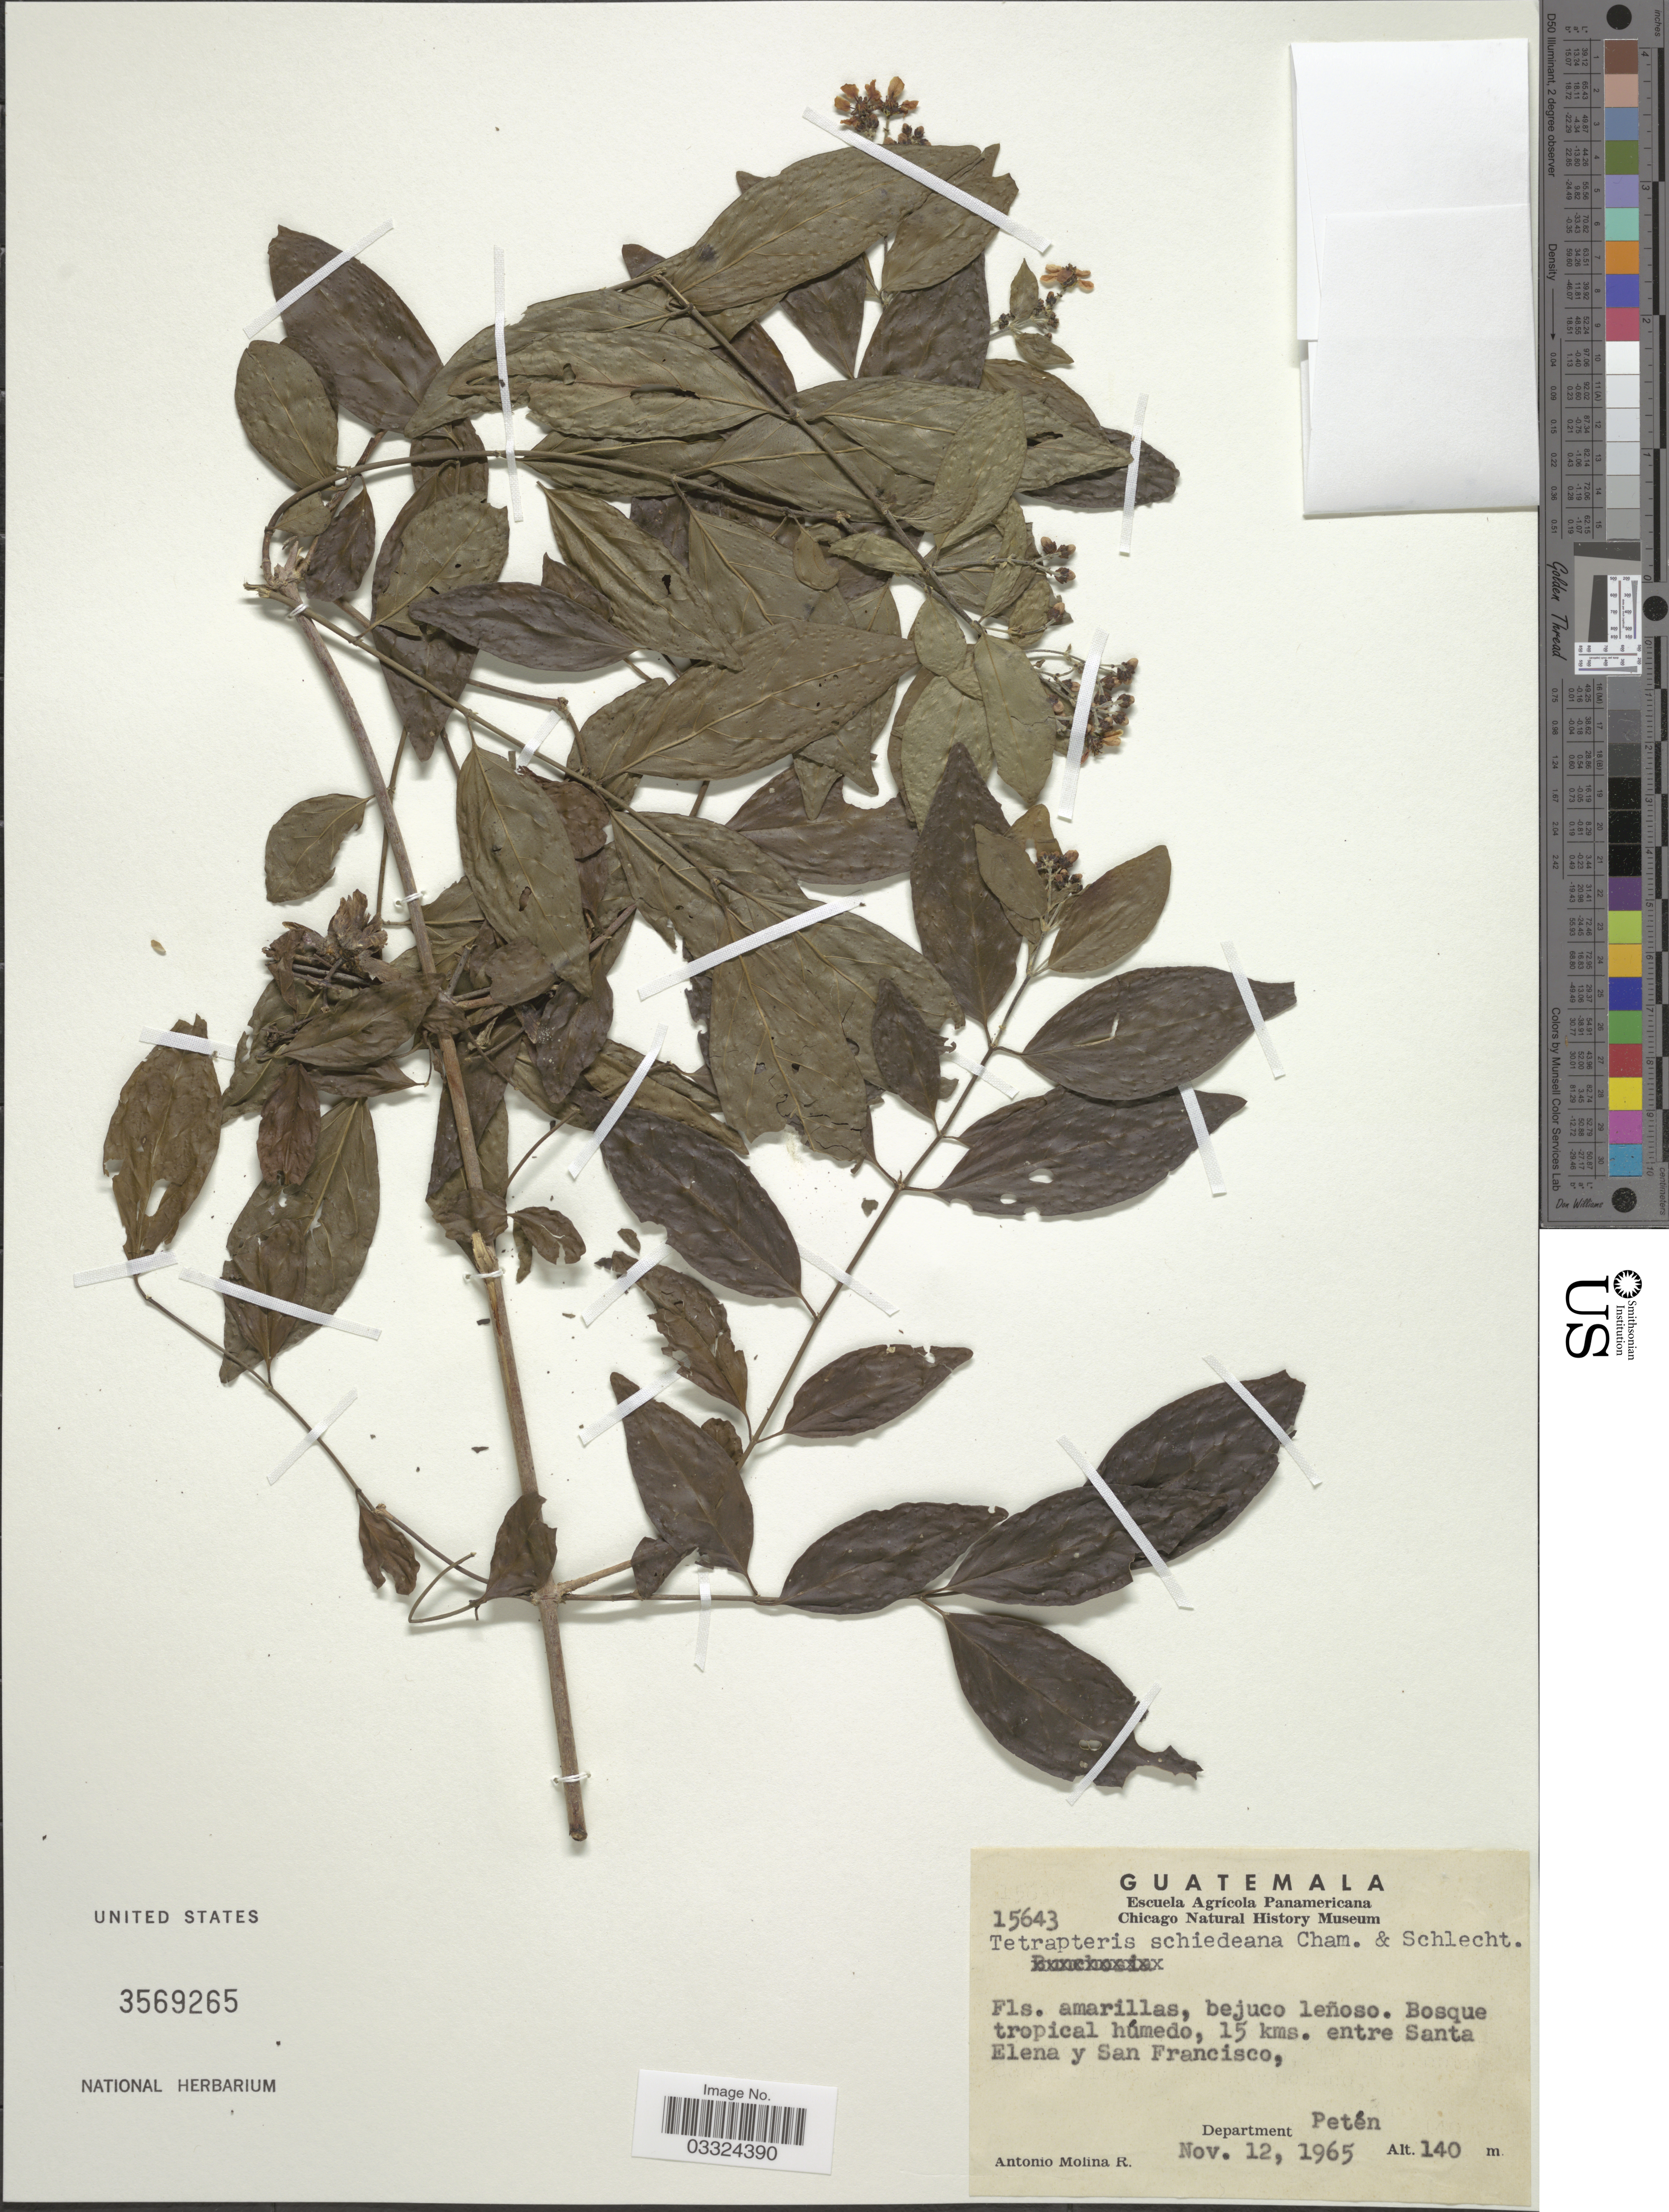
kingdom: Plantae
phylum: Tracheophyta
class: Magnoliopsida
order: Malpighiales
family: Malpighiaceae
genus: Tetrapterys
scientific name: Tetrapterys schiedeana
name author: Schltdl. & Cham.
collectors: A. Molina R.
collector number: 15643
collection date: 1965-11-12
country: Guatemala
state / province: El Petén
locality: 15 kms. entre Santa Elena y San Francisco, Department Petén.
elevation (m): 140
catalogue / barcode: US 3569265